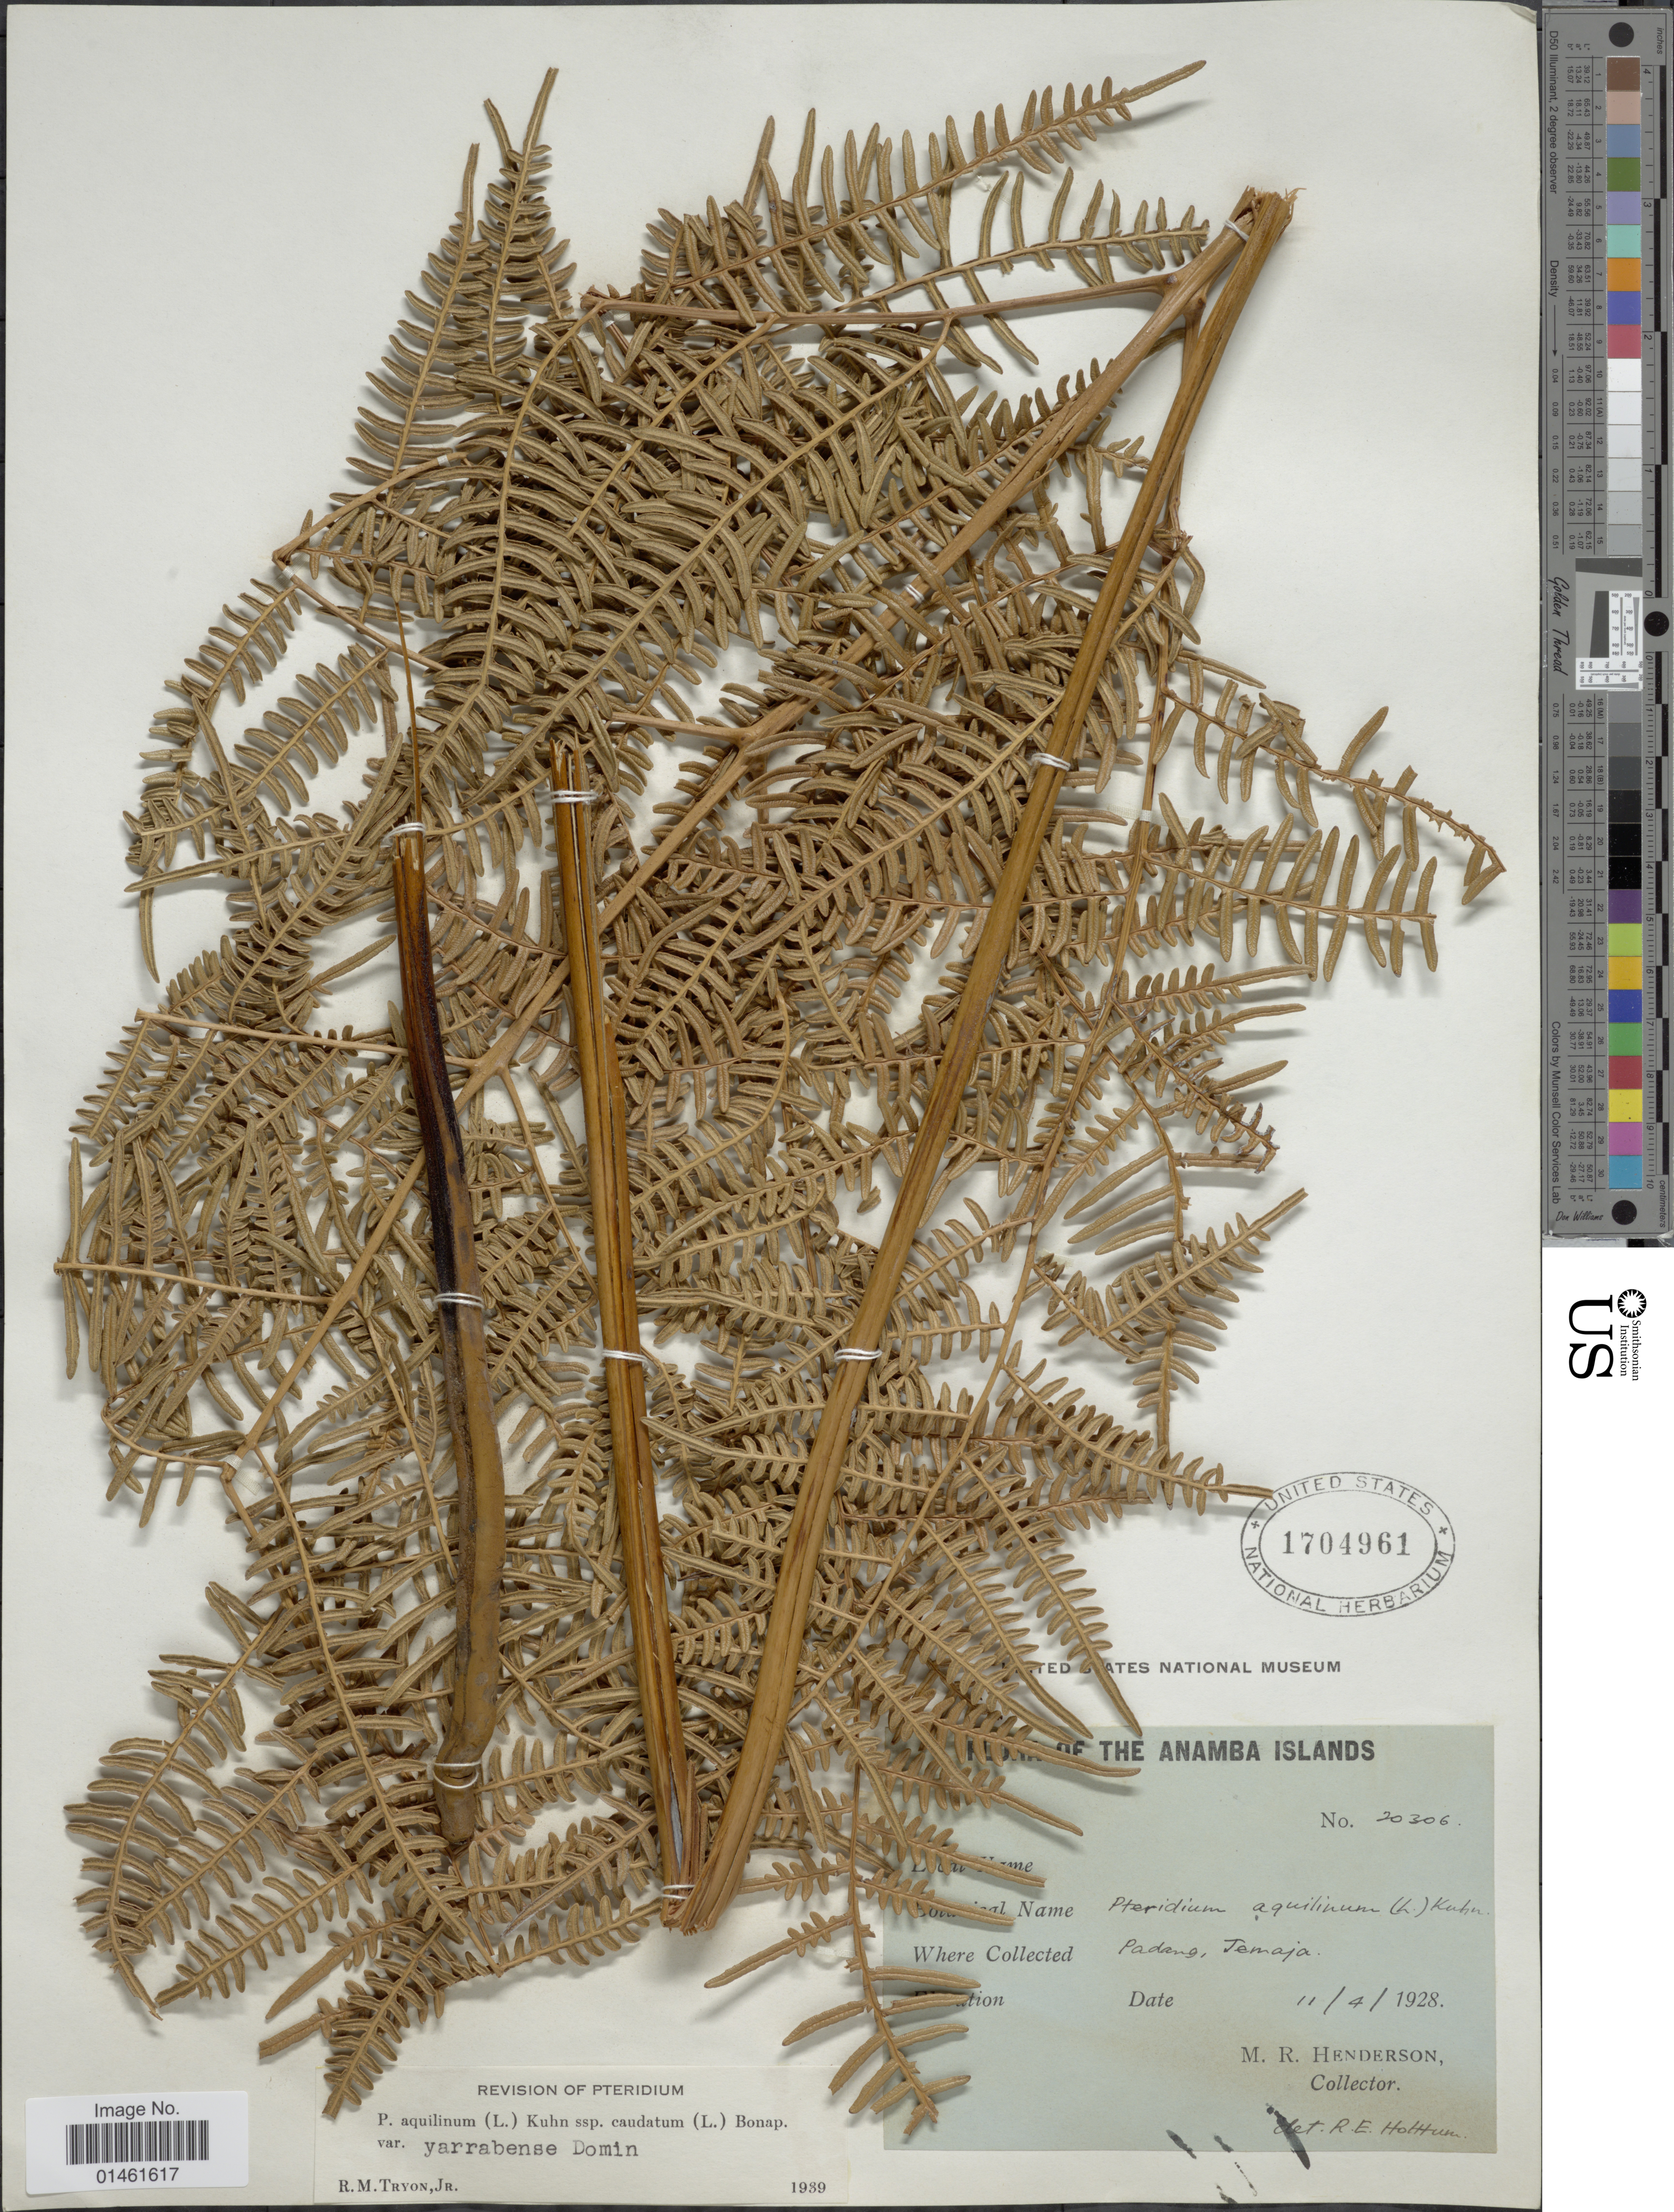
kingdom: Plantae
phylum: Tracheophyta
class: Polypodiopsida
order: Polypodiales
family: Dennstaedtiaceae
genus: Pteridium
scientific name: Pteridium aquilinum var. yarrabense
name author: Domin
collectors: M. Henderson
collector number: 20306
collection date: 1928-04-11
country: Indonesia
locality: Anamba Islands, Padang, Temaja [interpreted]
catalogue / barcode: US 1704961